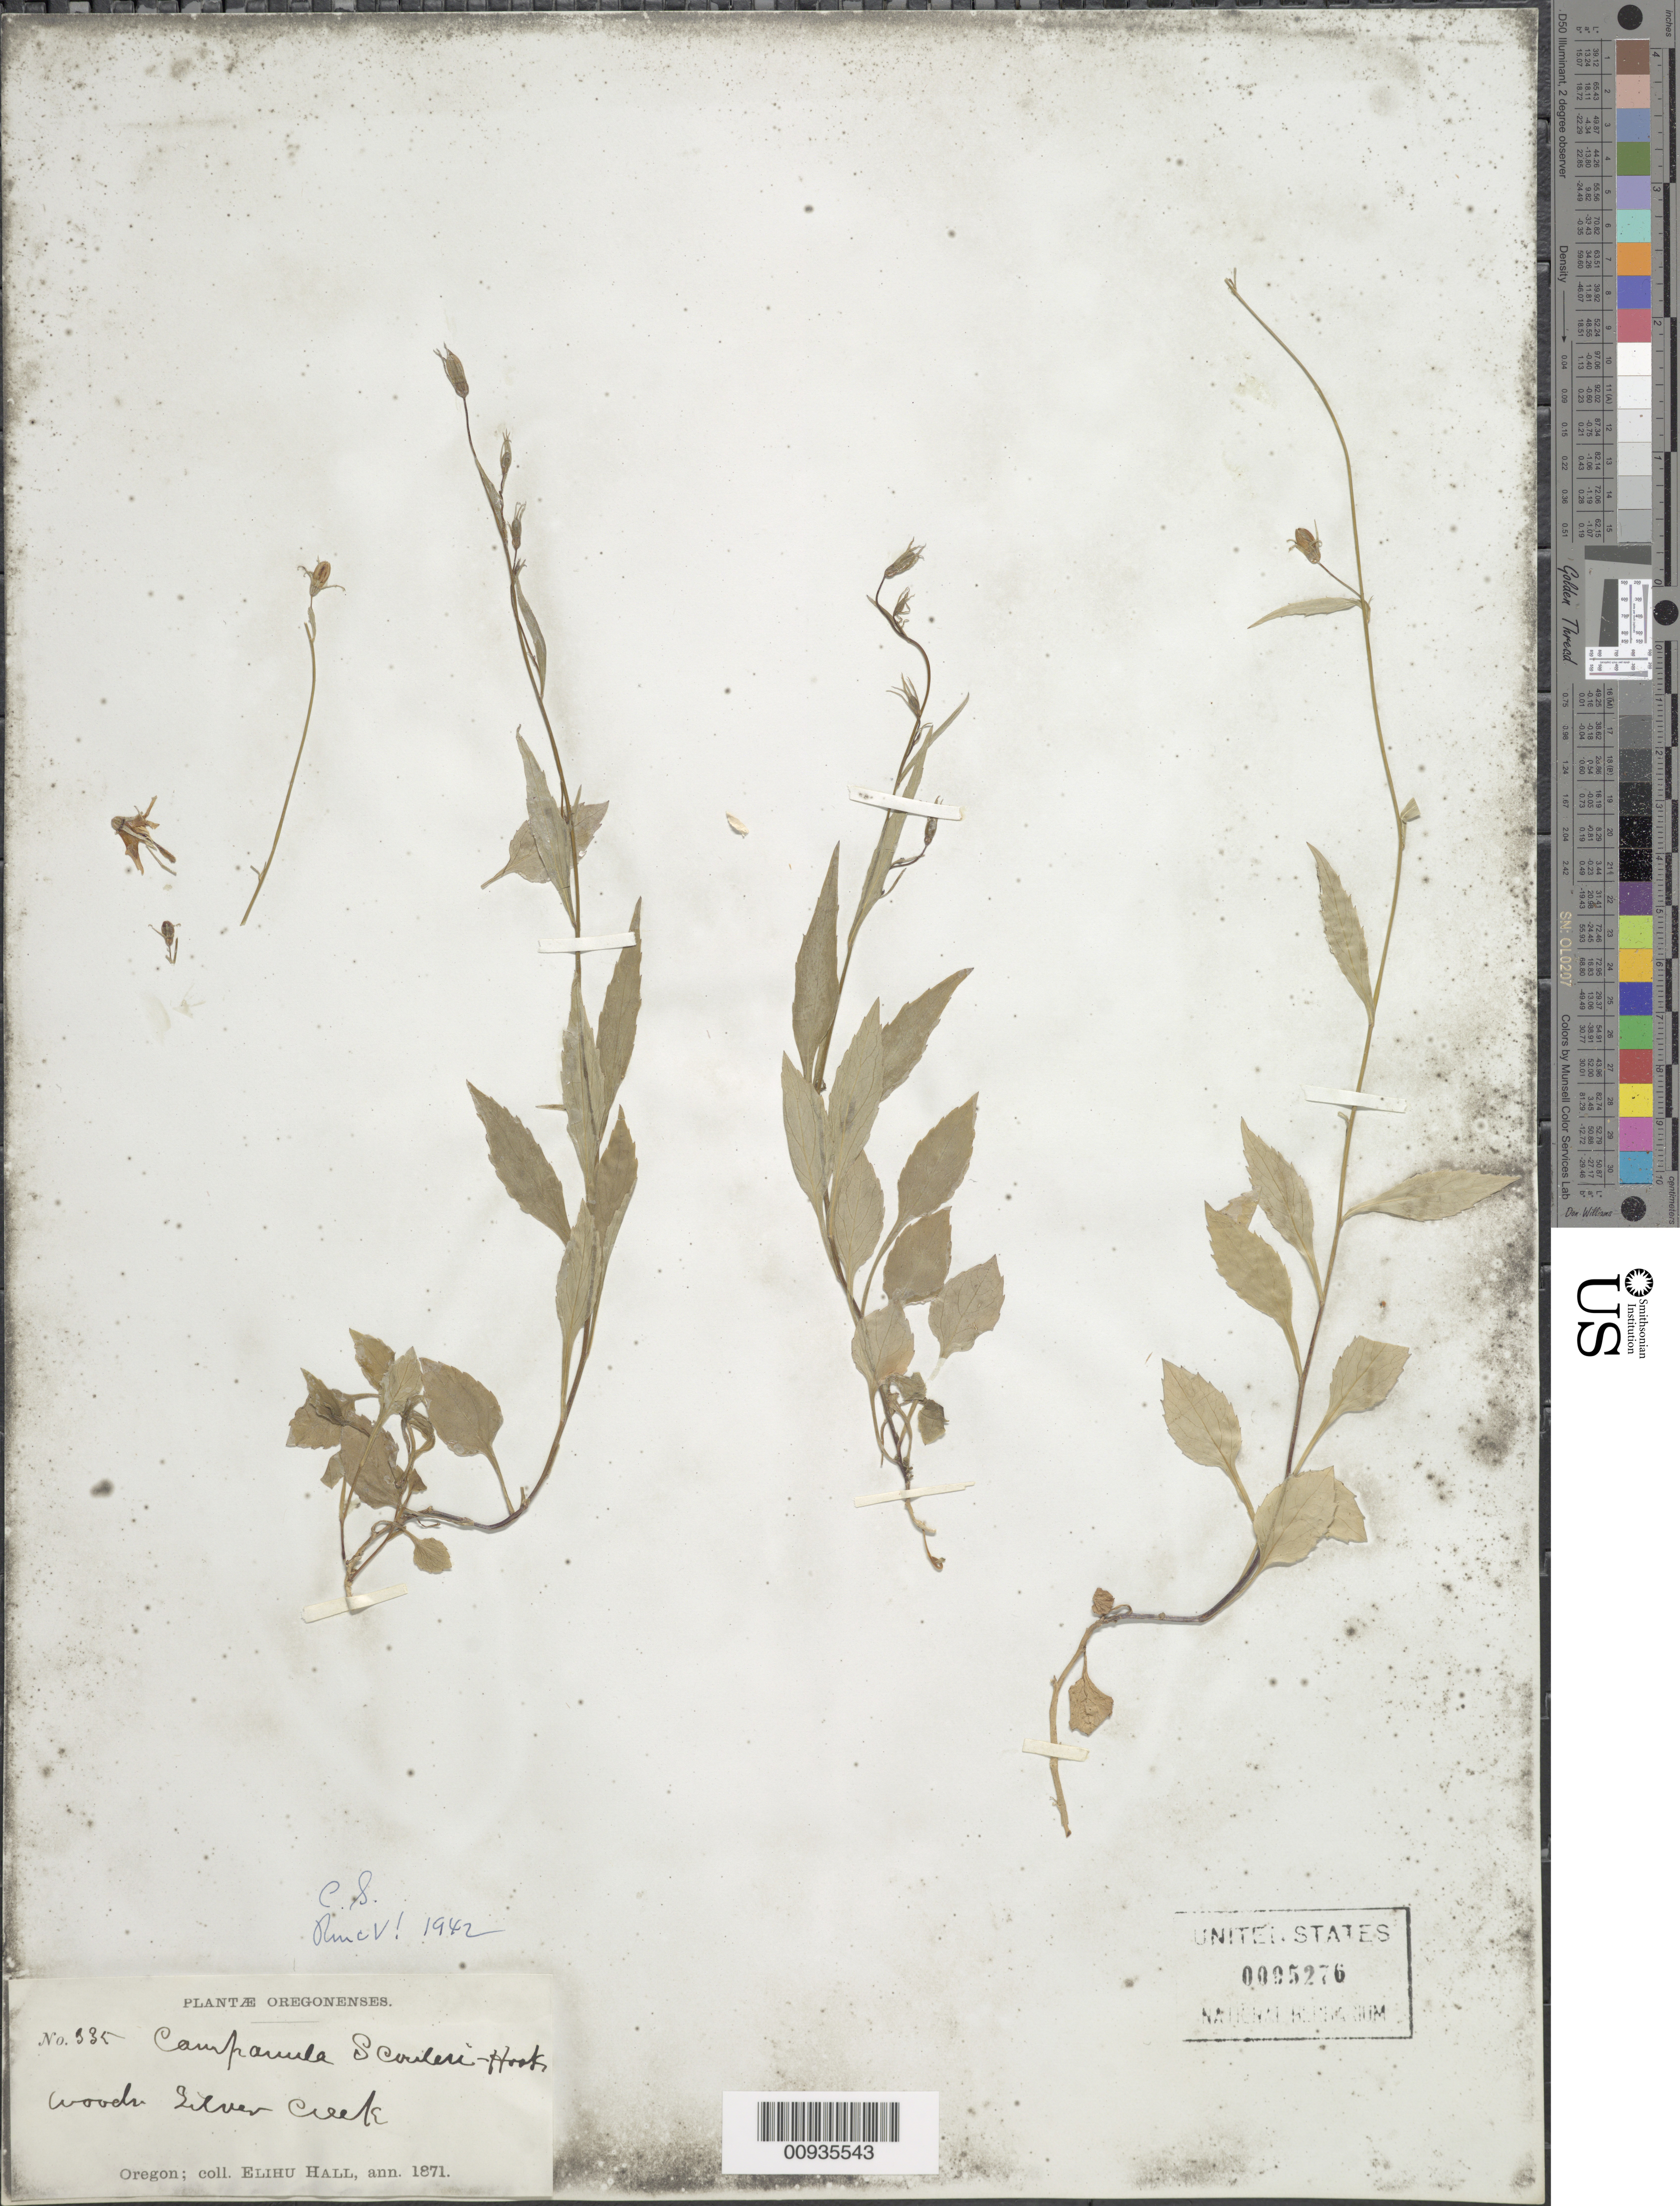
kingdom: Plantae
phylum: Tracheophyta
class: Magnoliopsida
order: Asterales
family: Campanulaceae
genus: Campanula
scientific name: Campanula scouleri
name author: Hook.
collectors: E. Hall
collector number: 335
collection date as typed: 1871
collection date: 1871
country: United States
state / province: Oregon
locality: Silver Creek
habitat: woods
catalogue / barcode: US 95276